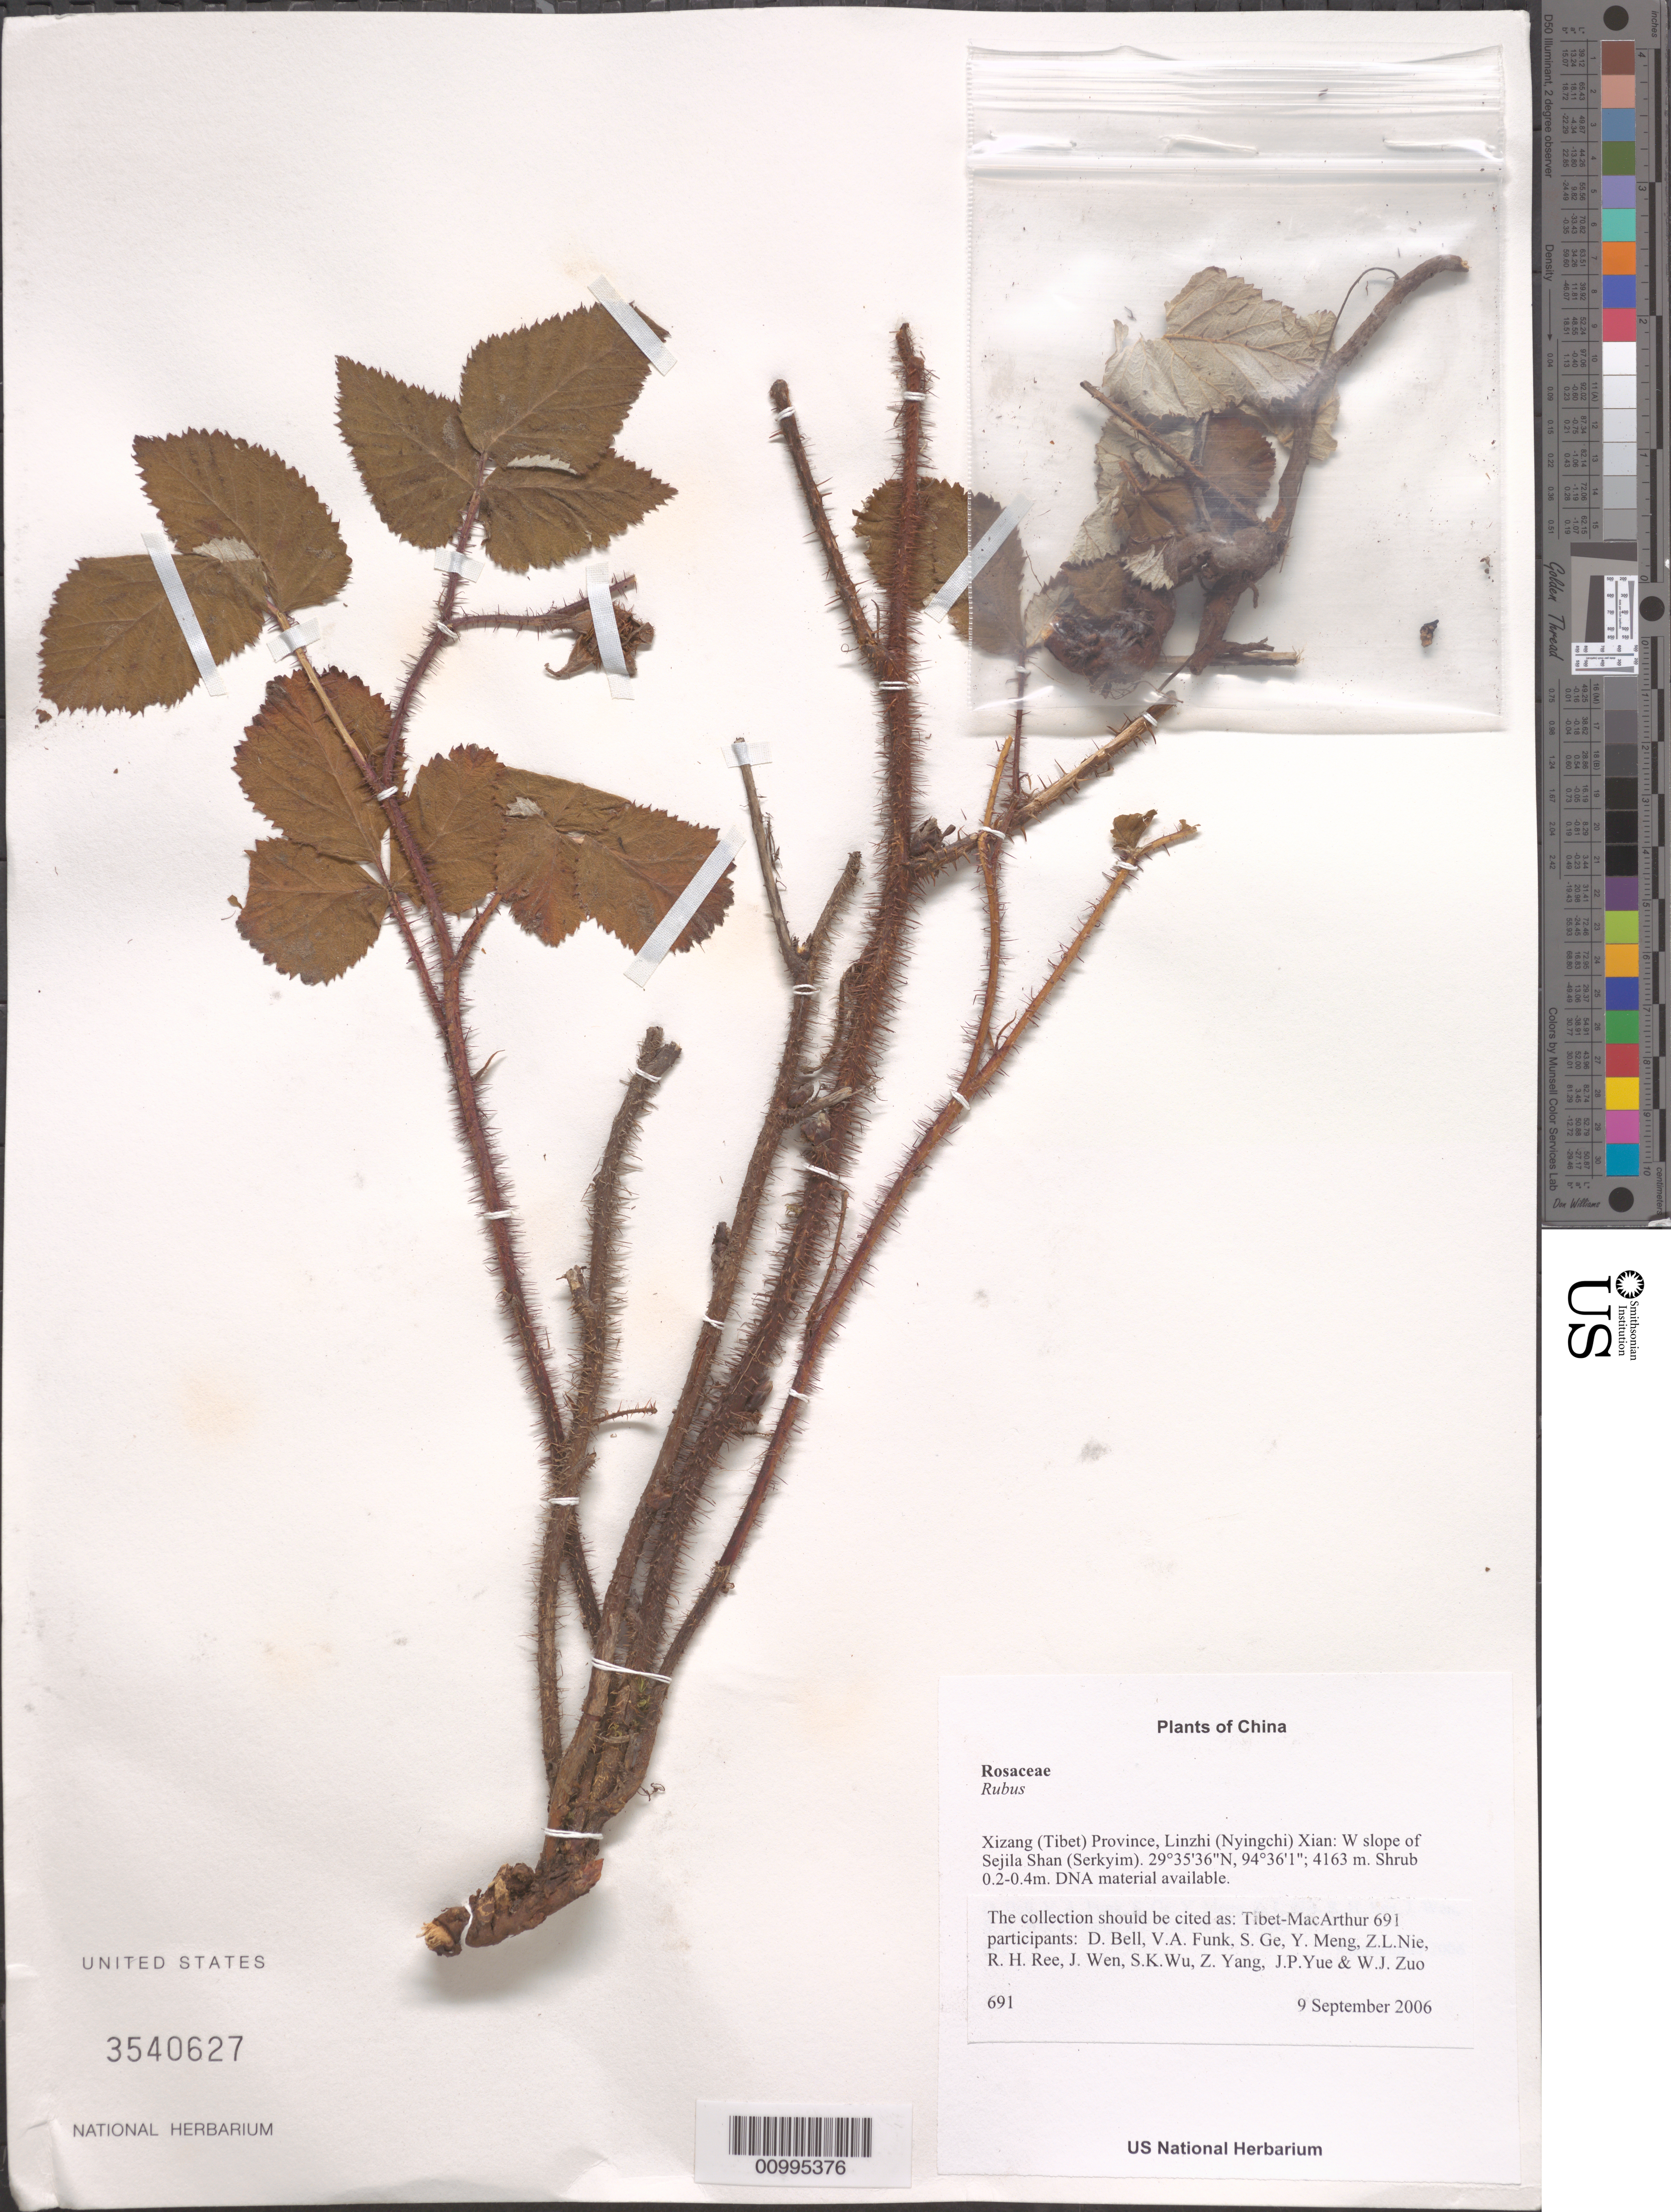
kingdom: Plantae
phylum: Tracheophyta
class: Magnoliopsida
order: Rosales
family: Rosaceae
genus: Rubus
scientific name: Rubus sp.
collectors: Tibet-MacArthur, D. A. Bell, V. Funk, S. Ge, Y. Meng, Z. Nie, R. Ree, J. Wen, S. K. Wu, Z. Yang, J. Yue & W. Zuo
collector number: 691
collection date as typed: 09 Sep 2006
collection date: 2006-09-09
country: China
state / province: Xizang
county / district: Linzhi (Nyingchi) Xian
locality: W slope of Sejila Shan (Serkyim).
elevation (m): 4163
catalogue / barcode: US 3540627